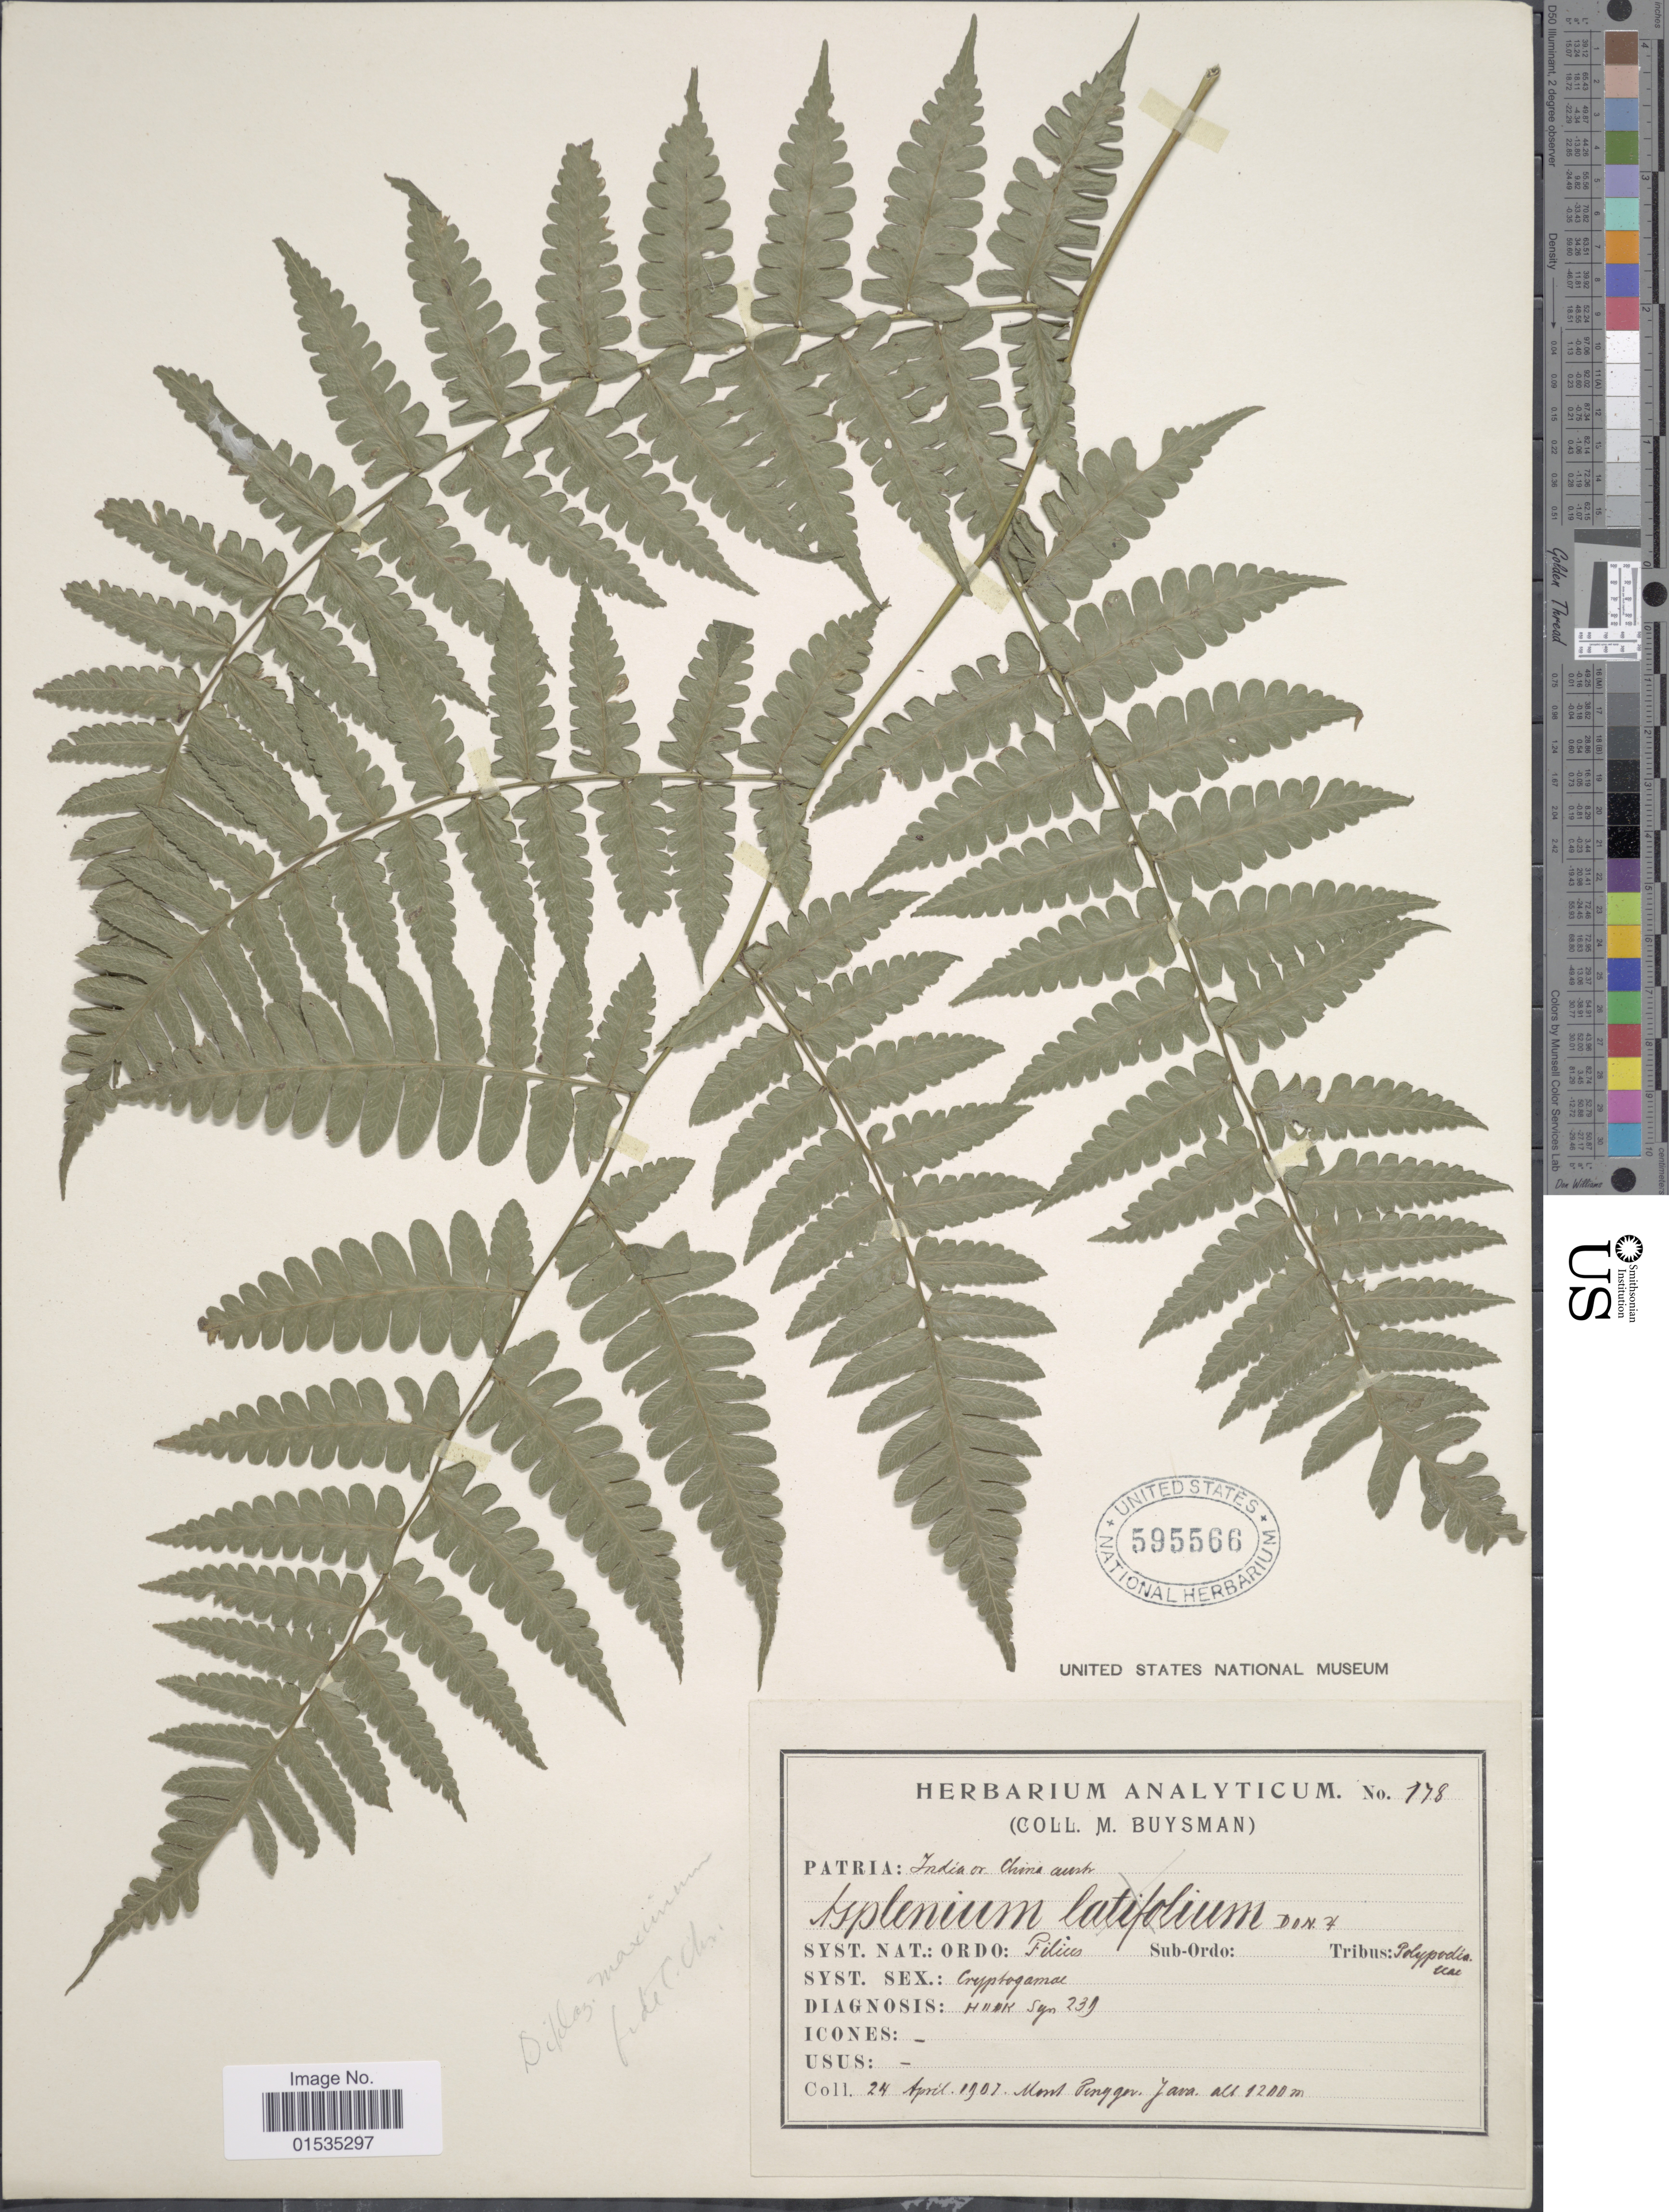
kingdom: Plantae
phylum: Tracheophyta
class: Polypodiopsida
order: Polypodiales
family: Athyriaceae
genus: Diplazium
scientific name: Diplazium sp.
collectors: M. Buysman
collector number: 178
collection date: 1907-04-24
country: Indonesia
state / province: Java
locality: Mont Pengger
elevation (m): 1200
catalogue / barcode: US 595566